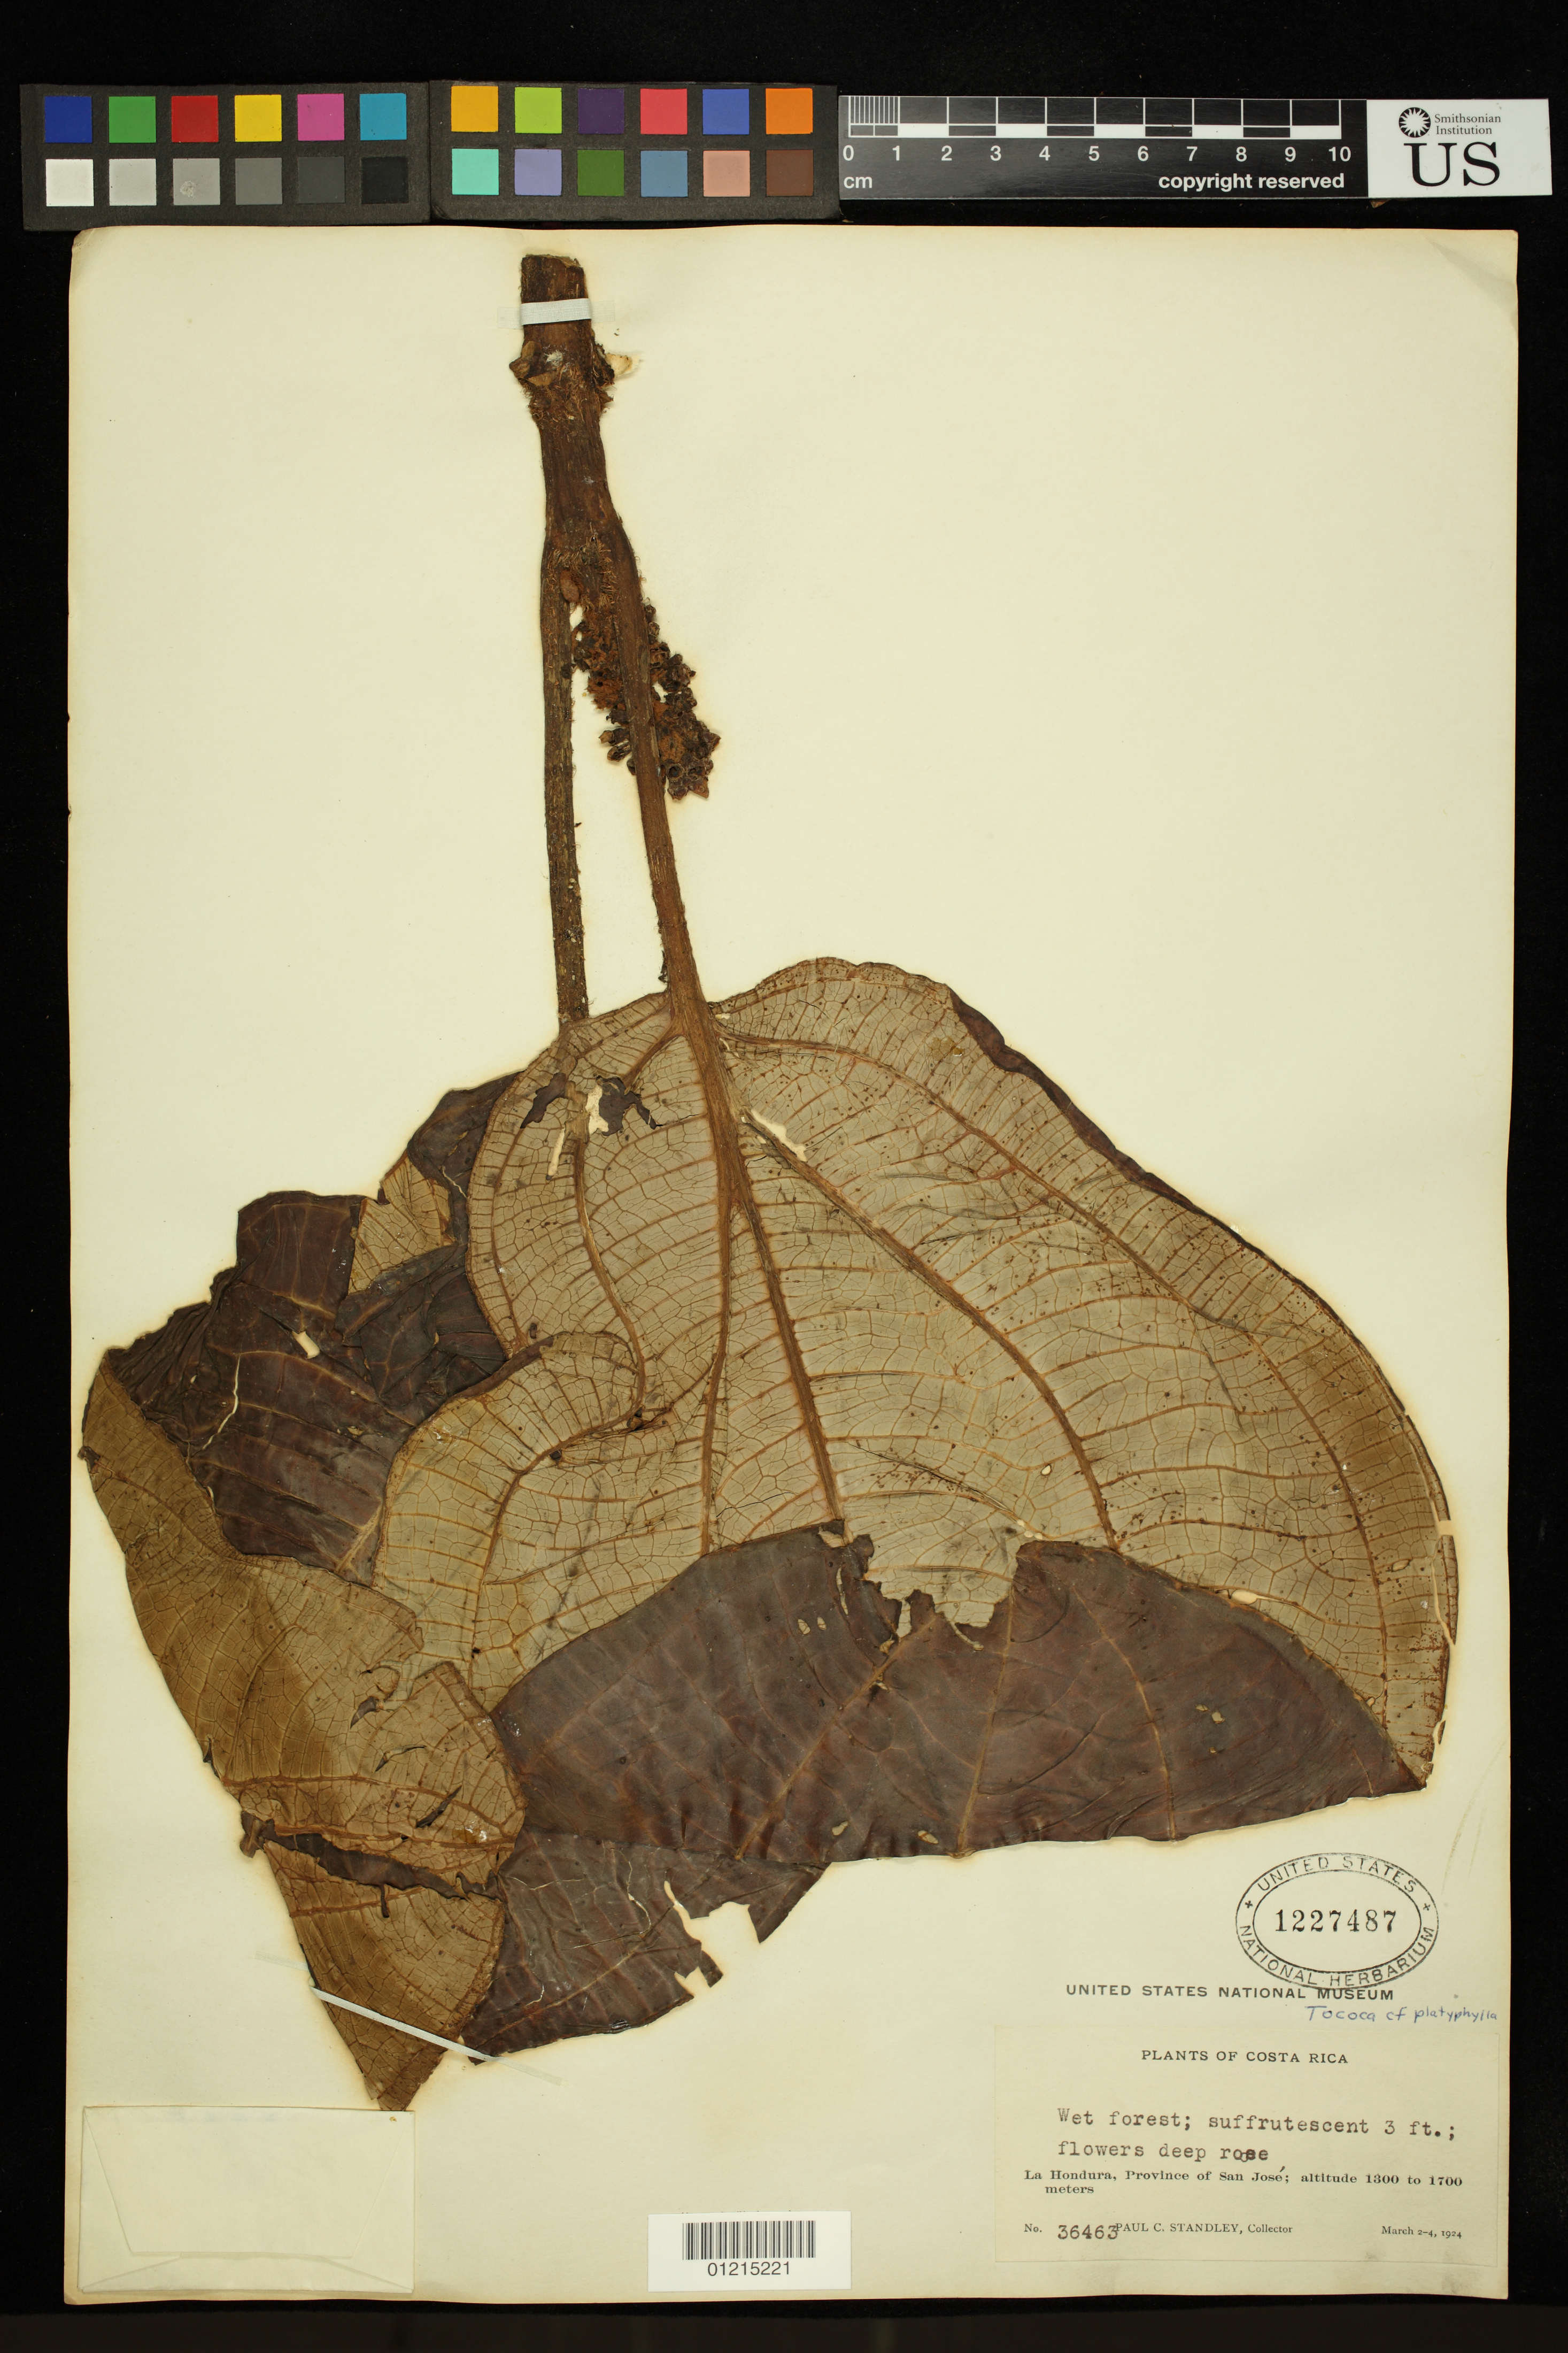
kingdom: Plantae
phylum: Tracheophyta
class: Magnoliopsida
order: Myrtales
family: Melastomataceae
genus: Tococa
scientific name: Tococa platyphylla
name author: Benth.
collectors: P. C. Standley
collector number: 36463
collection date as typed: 2 March 1924 to 4 March 1924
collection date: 1924-03-02/1924-03-04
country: Costa Rica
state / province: San Jose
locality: La Hondura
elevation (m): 1700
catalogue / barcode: US 1227487